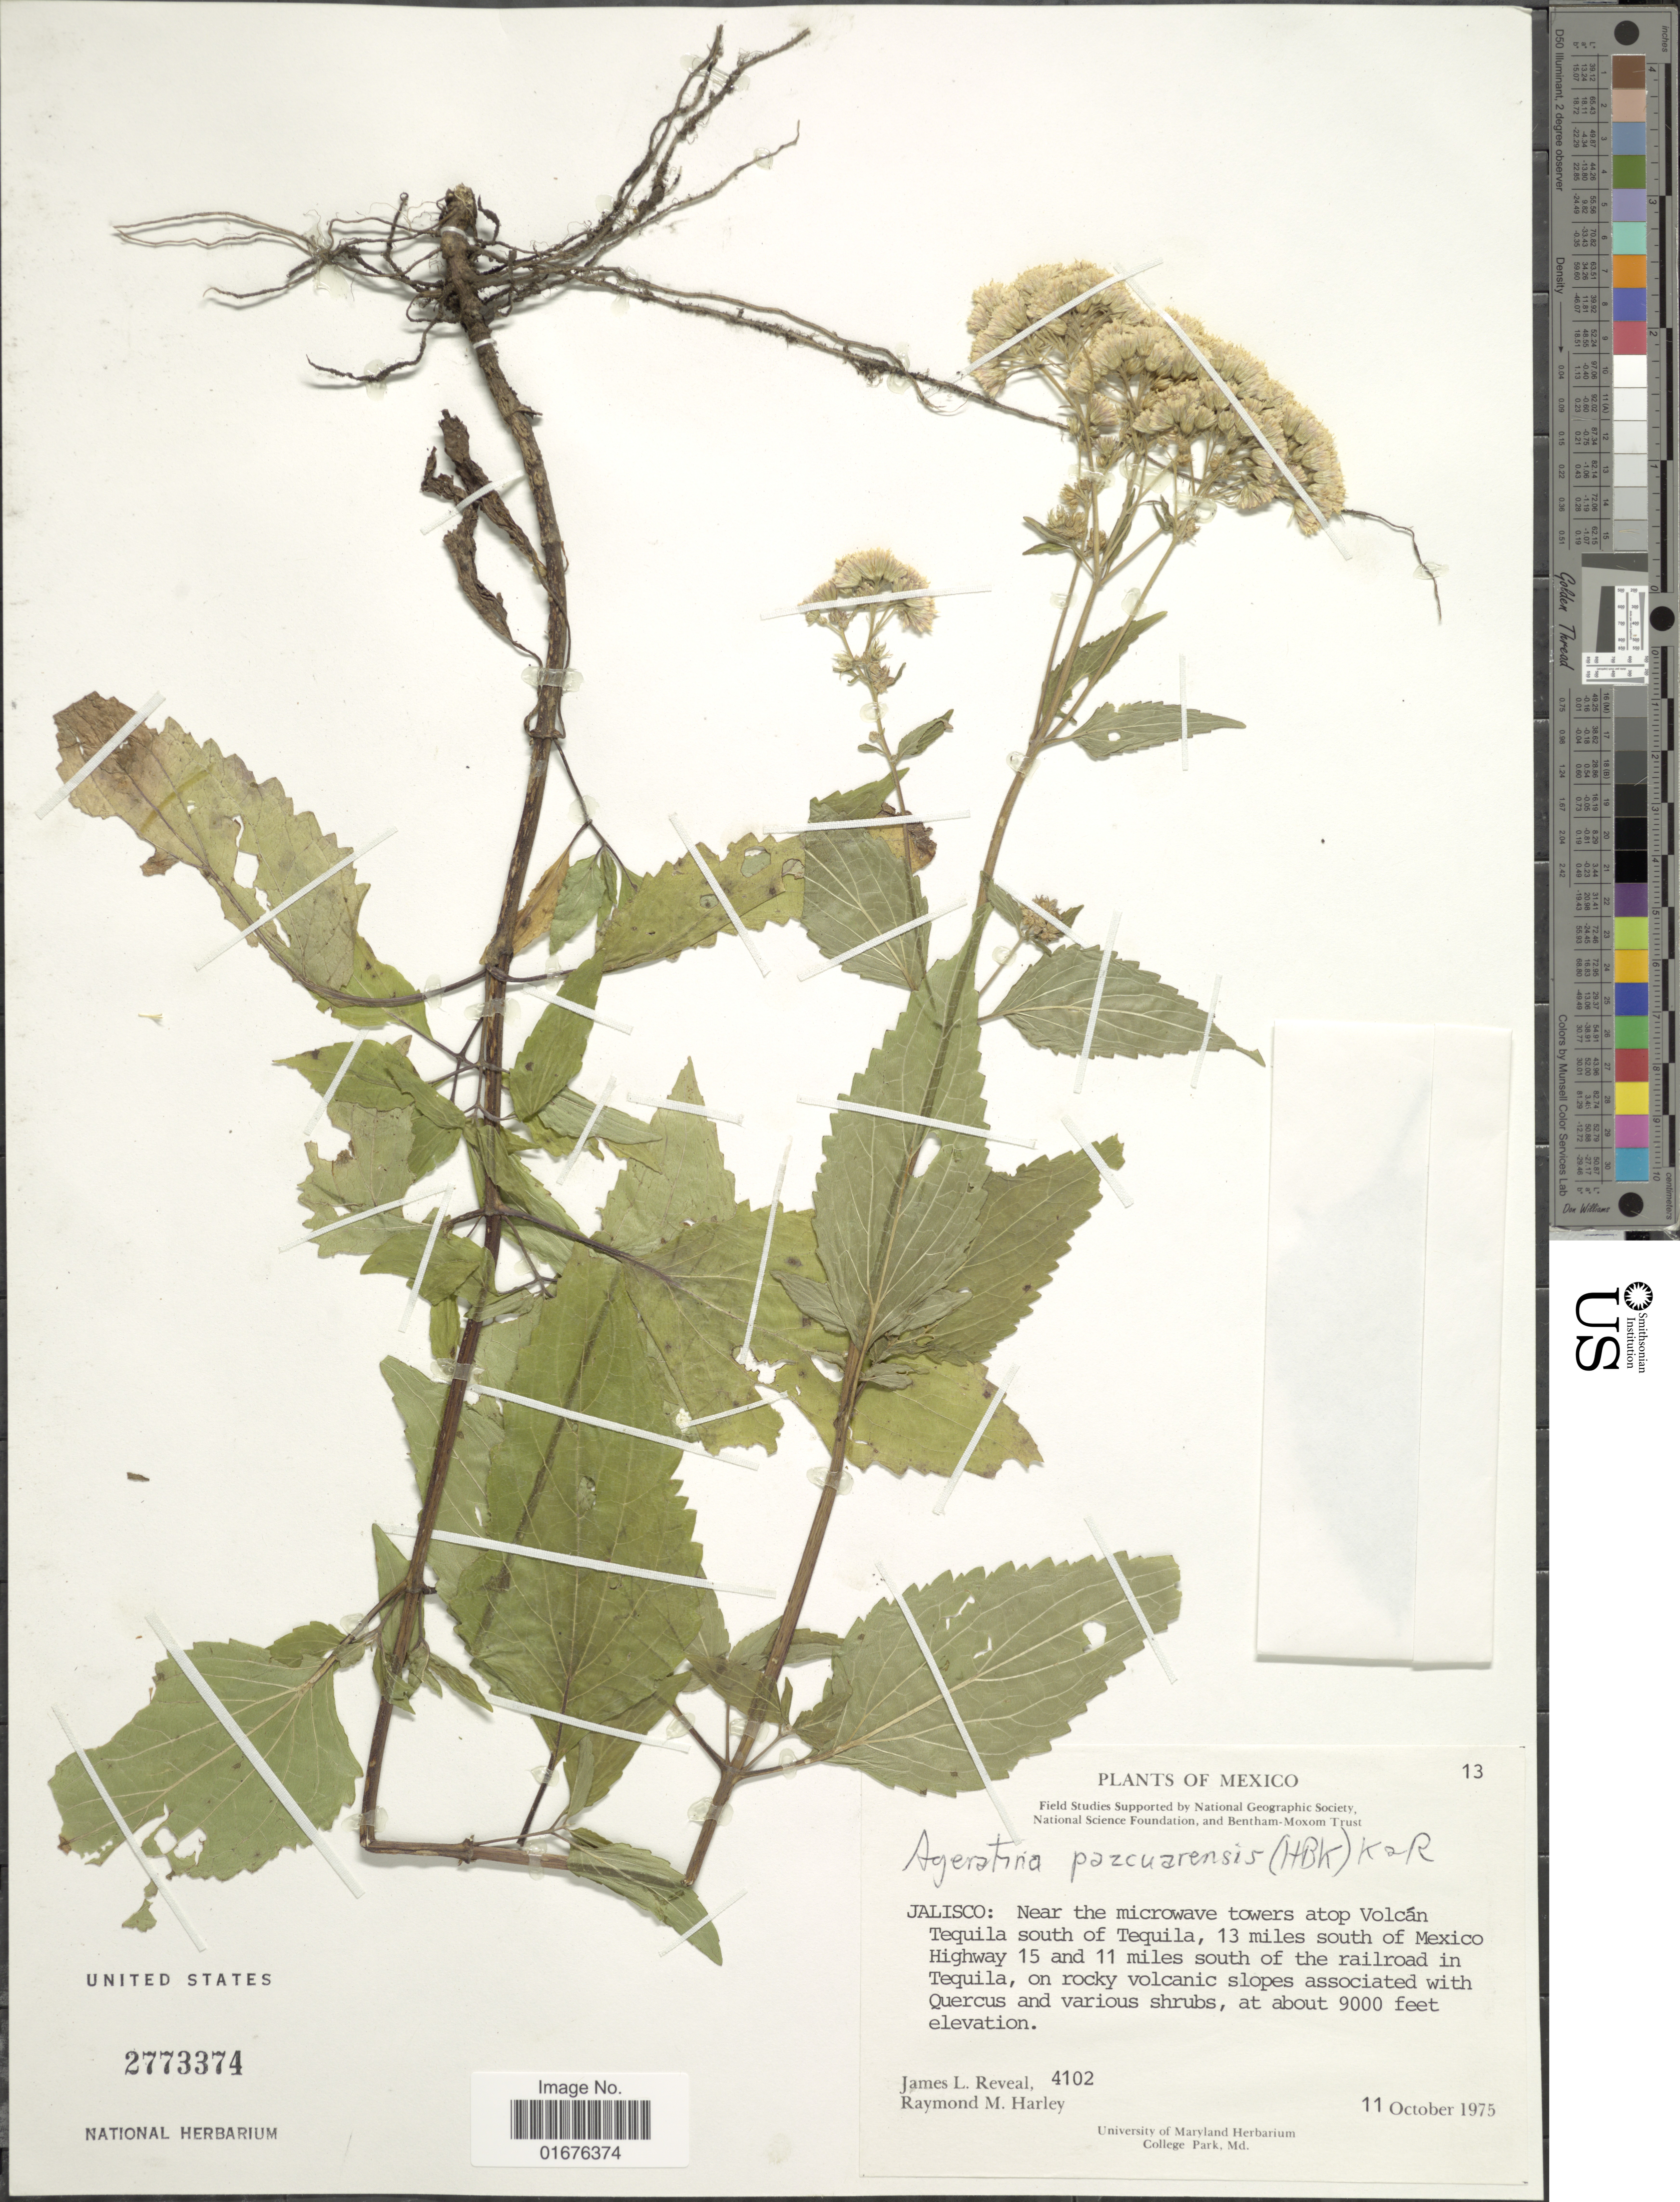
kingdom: Plantae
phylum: Tracheophyta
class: Magnoliopsida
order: Asterales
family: Asteraceae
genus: Ageratina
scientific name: Ageratina pazcuarensis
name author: (Kunth) R.M. King & H. Rob.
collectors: J. L. Reveal & R. M. Harley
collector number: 4102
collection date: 1975-10-11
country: Mexico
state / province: Jalisco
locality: Near the microwave towers atop Volcán Tequila south of Tequila, 1 3miles south of Mexico Highway 15 and 11 miles south of the railrad in Tequils, on rocky volcanic slopes associated with Quercus and various shrubs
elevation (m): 2743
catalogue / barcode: US 2773374